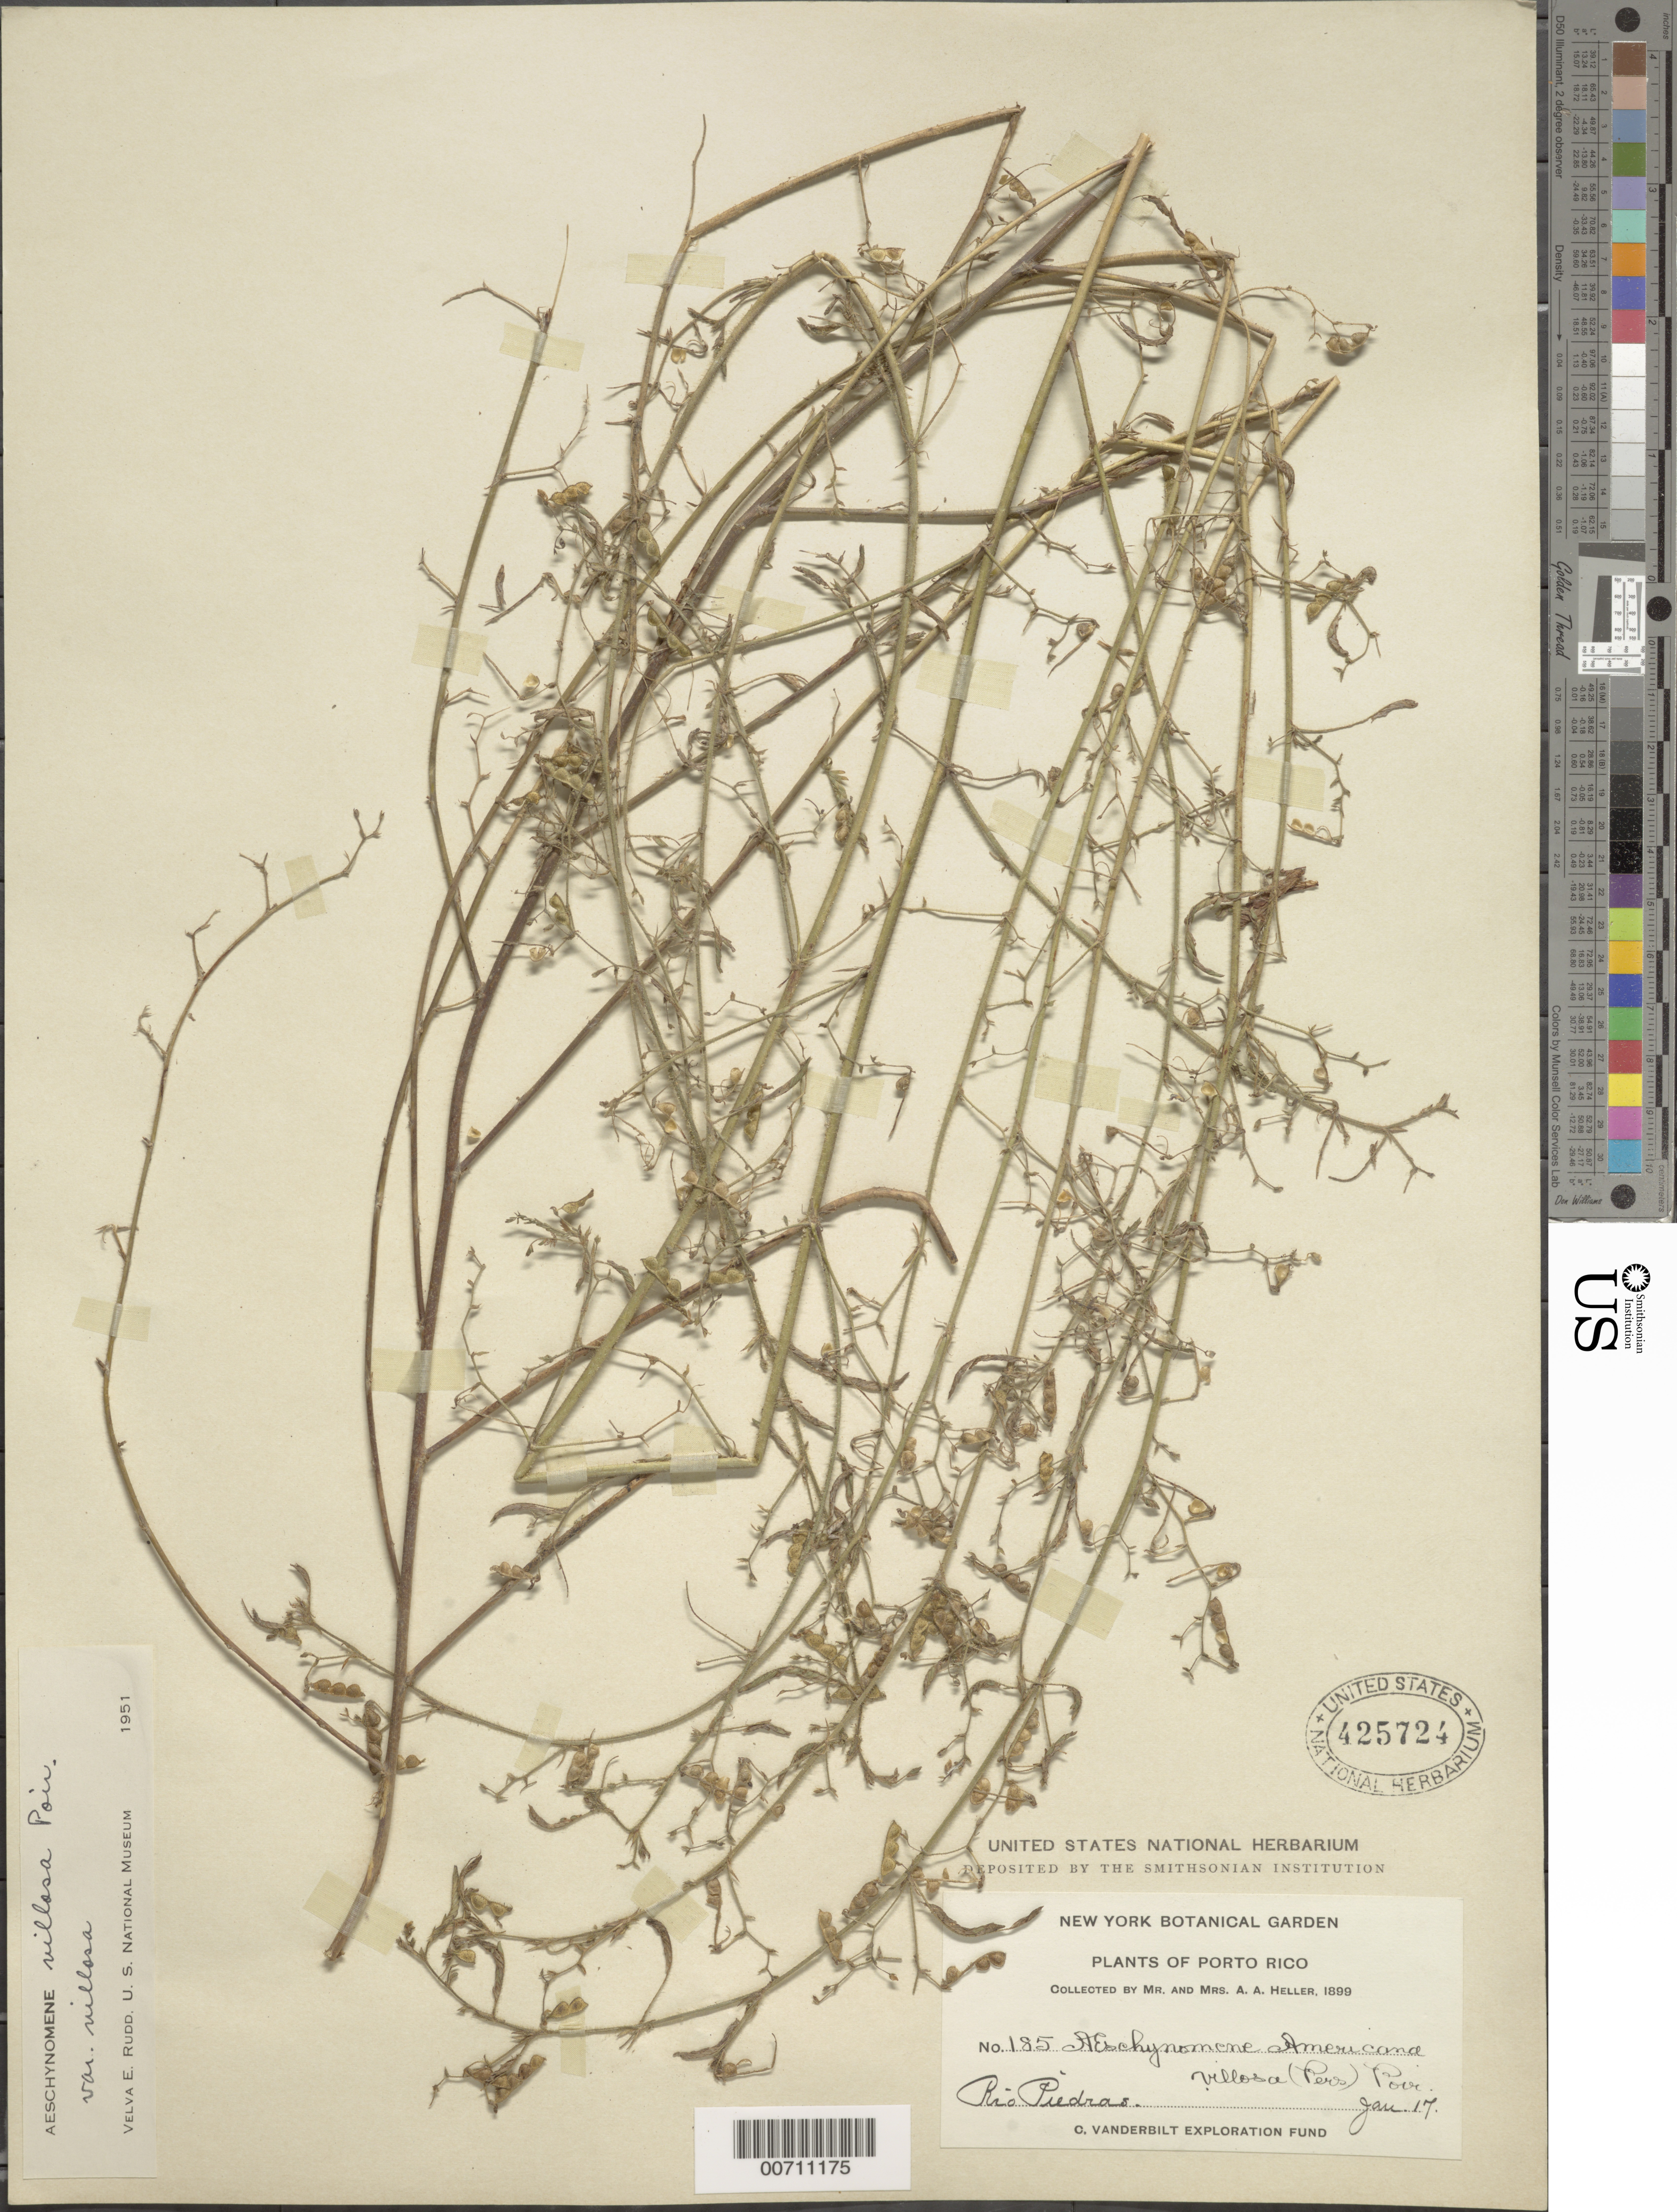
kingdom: Plantae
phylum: Tracheophyta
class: Magnoliopsida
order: Fabales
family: Fabaceae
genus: Aeschynomene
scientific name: Aeschynomene villosa var. villosa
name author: Poir.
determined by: Rudd, V. E.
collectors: A. A. Heller & -- Heller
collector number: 185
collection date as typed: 17 Jan 1899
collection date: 1899-01-17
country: Puerto Rico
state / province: Rio Piedras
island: Greater Antilles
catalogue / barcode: US 425724